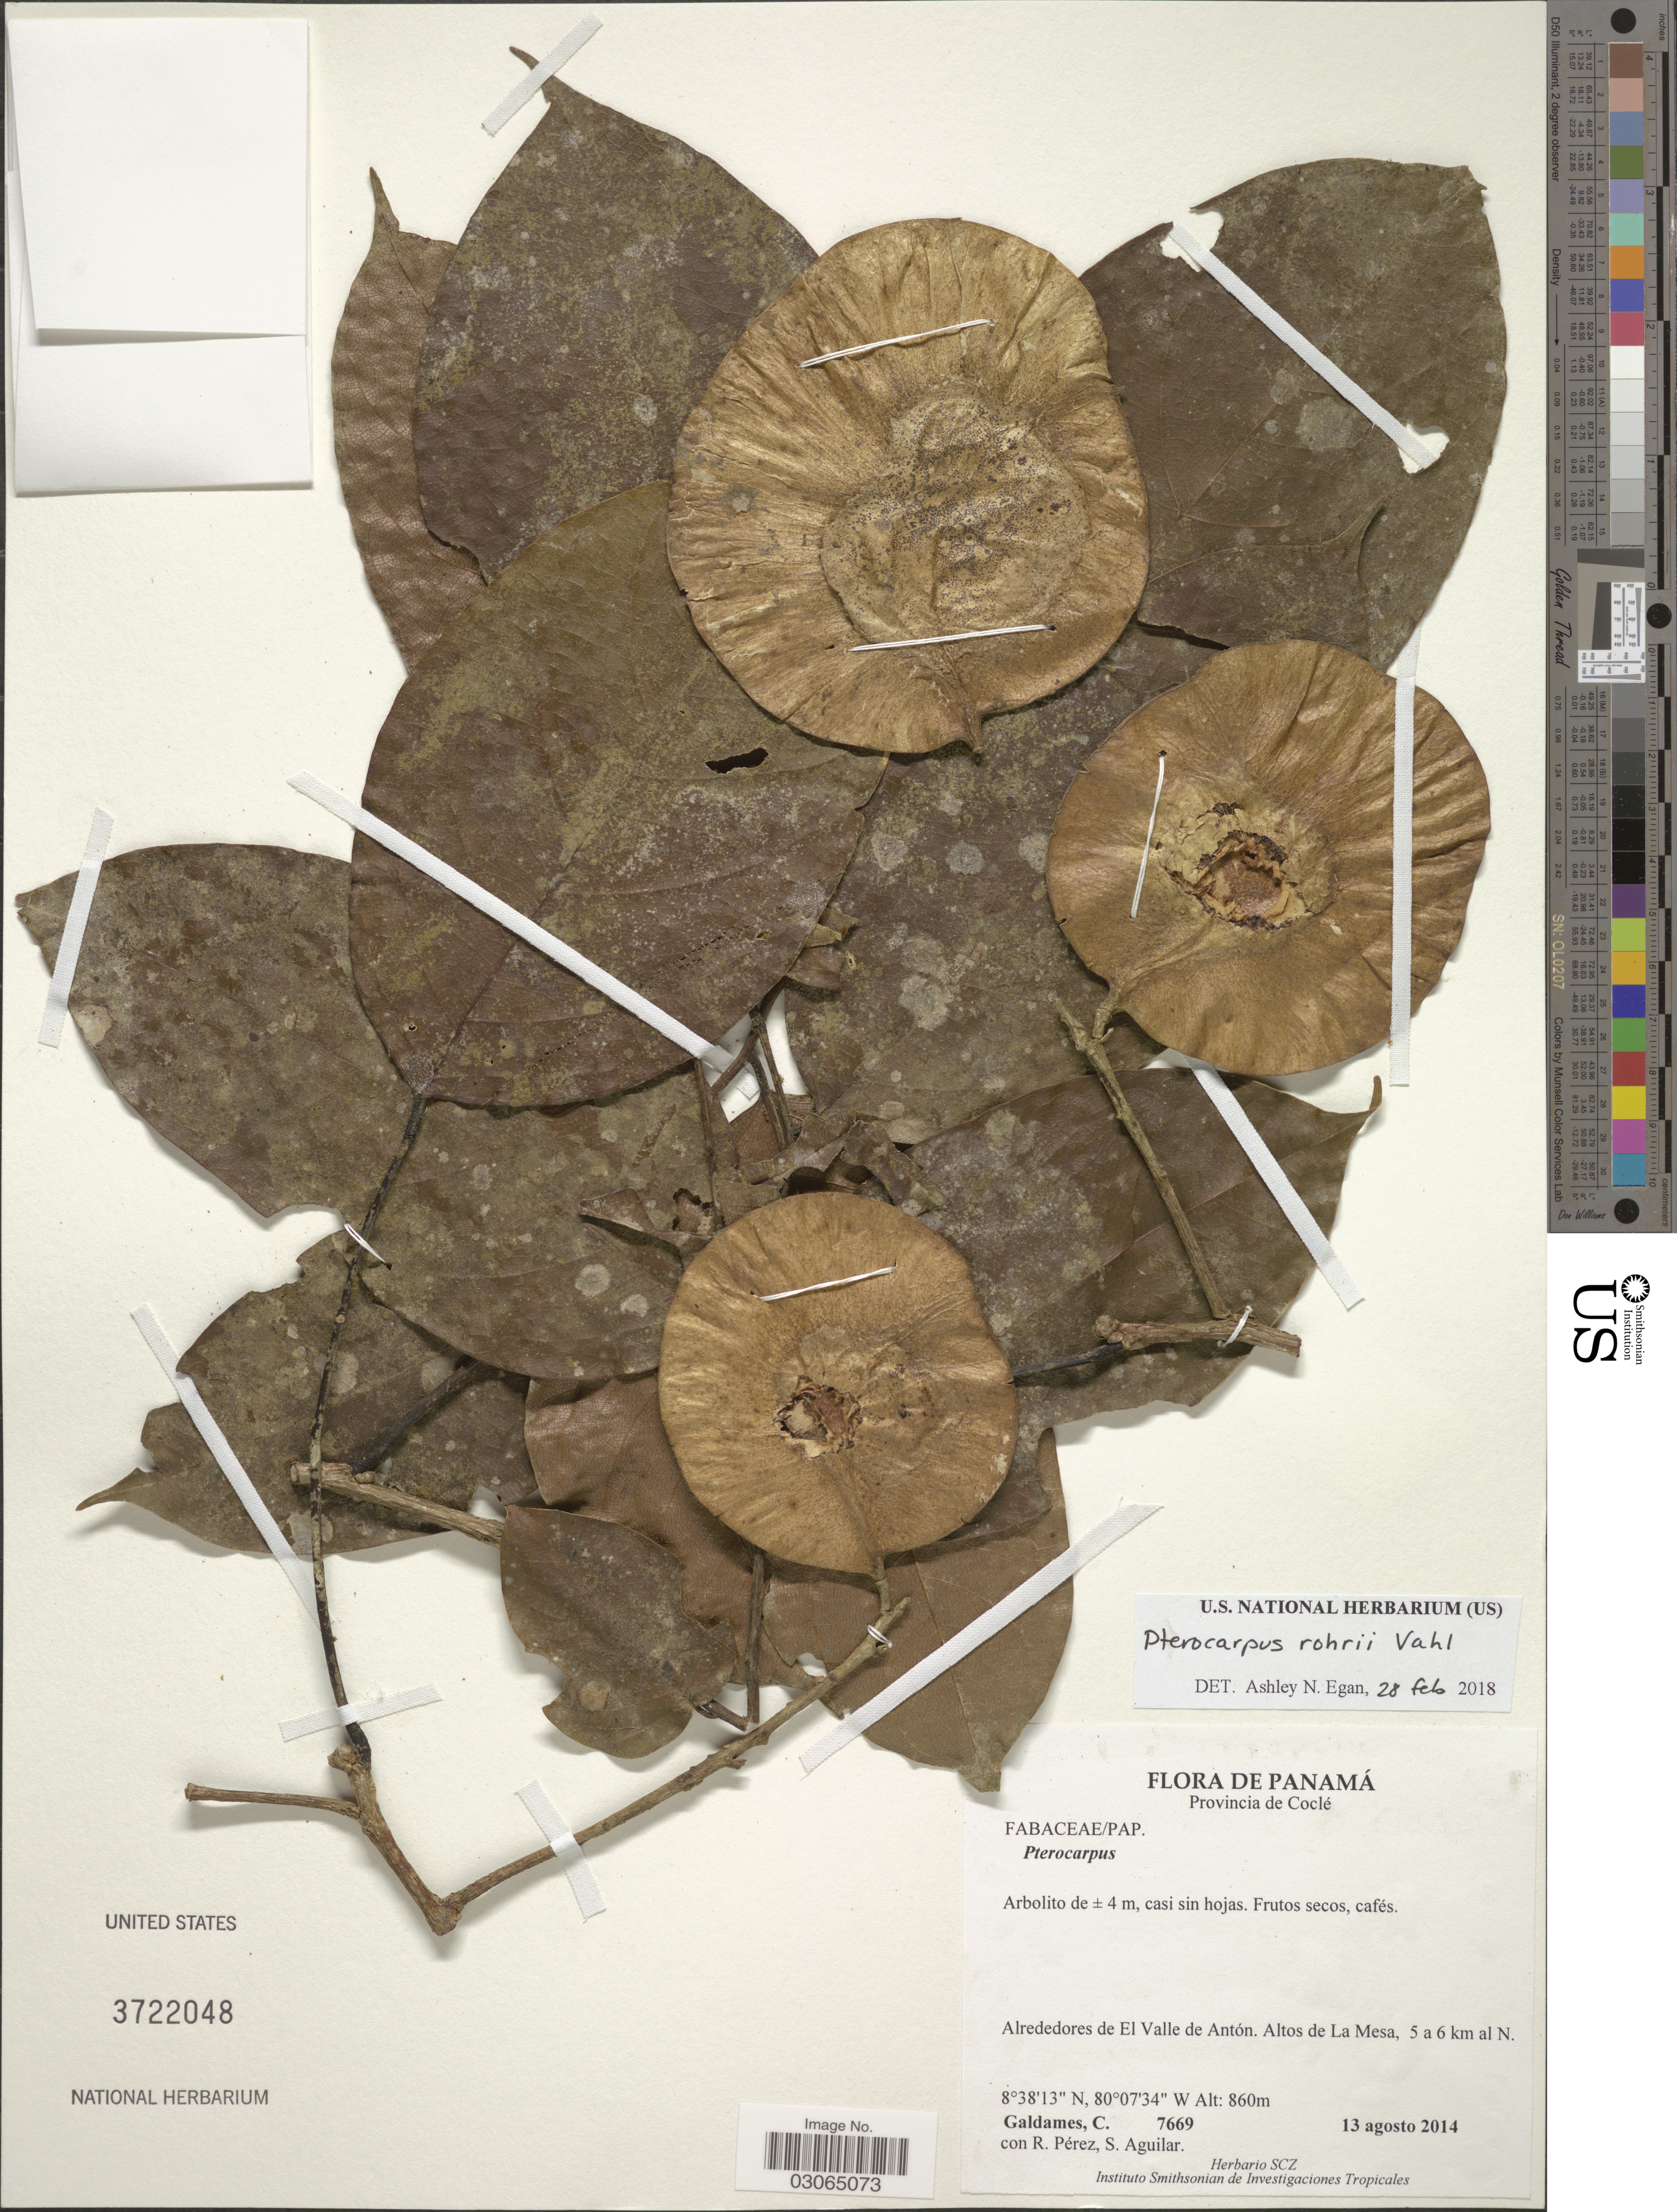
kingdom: Plantae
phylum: Tracheophyta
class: Magnoliopsida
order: Fabales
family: Fabaceae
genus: Pterocarpus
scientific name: Pterocarpus rohrii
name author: Vahl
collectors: C. Galdames, R. Perez & S. Aguilar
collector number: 7669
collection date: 2014-08-13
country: Panama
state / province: Coclé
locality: Alrededores de El Valle de Antón. Altos de La Mesa, 5 a 6 km al N.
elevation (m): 860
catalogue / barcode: US 3722048